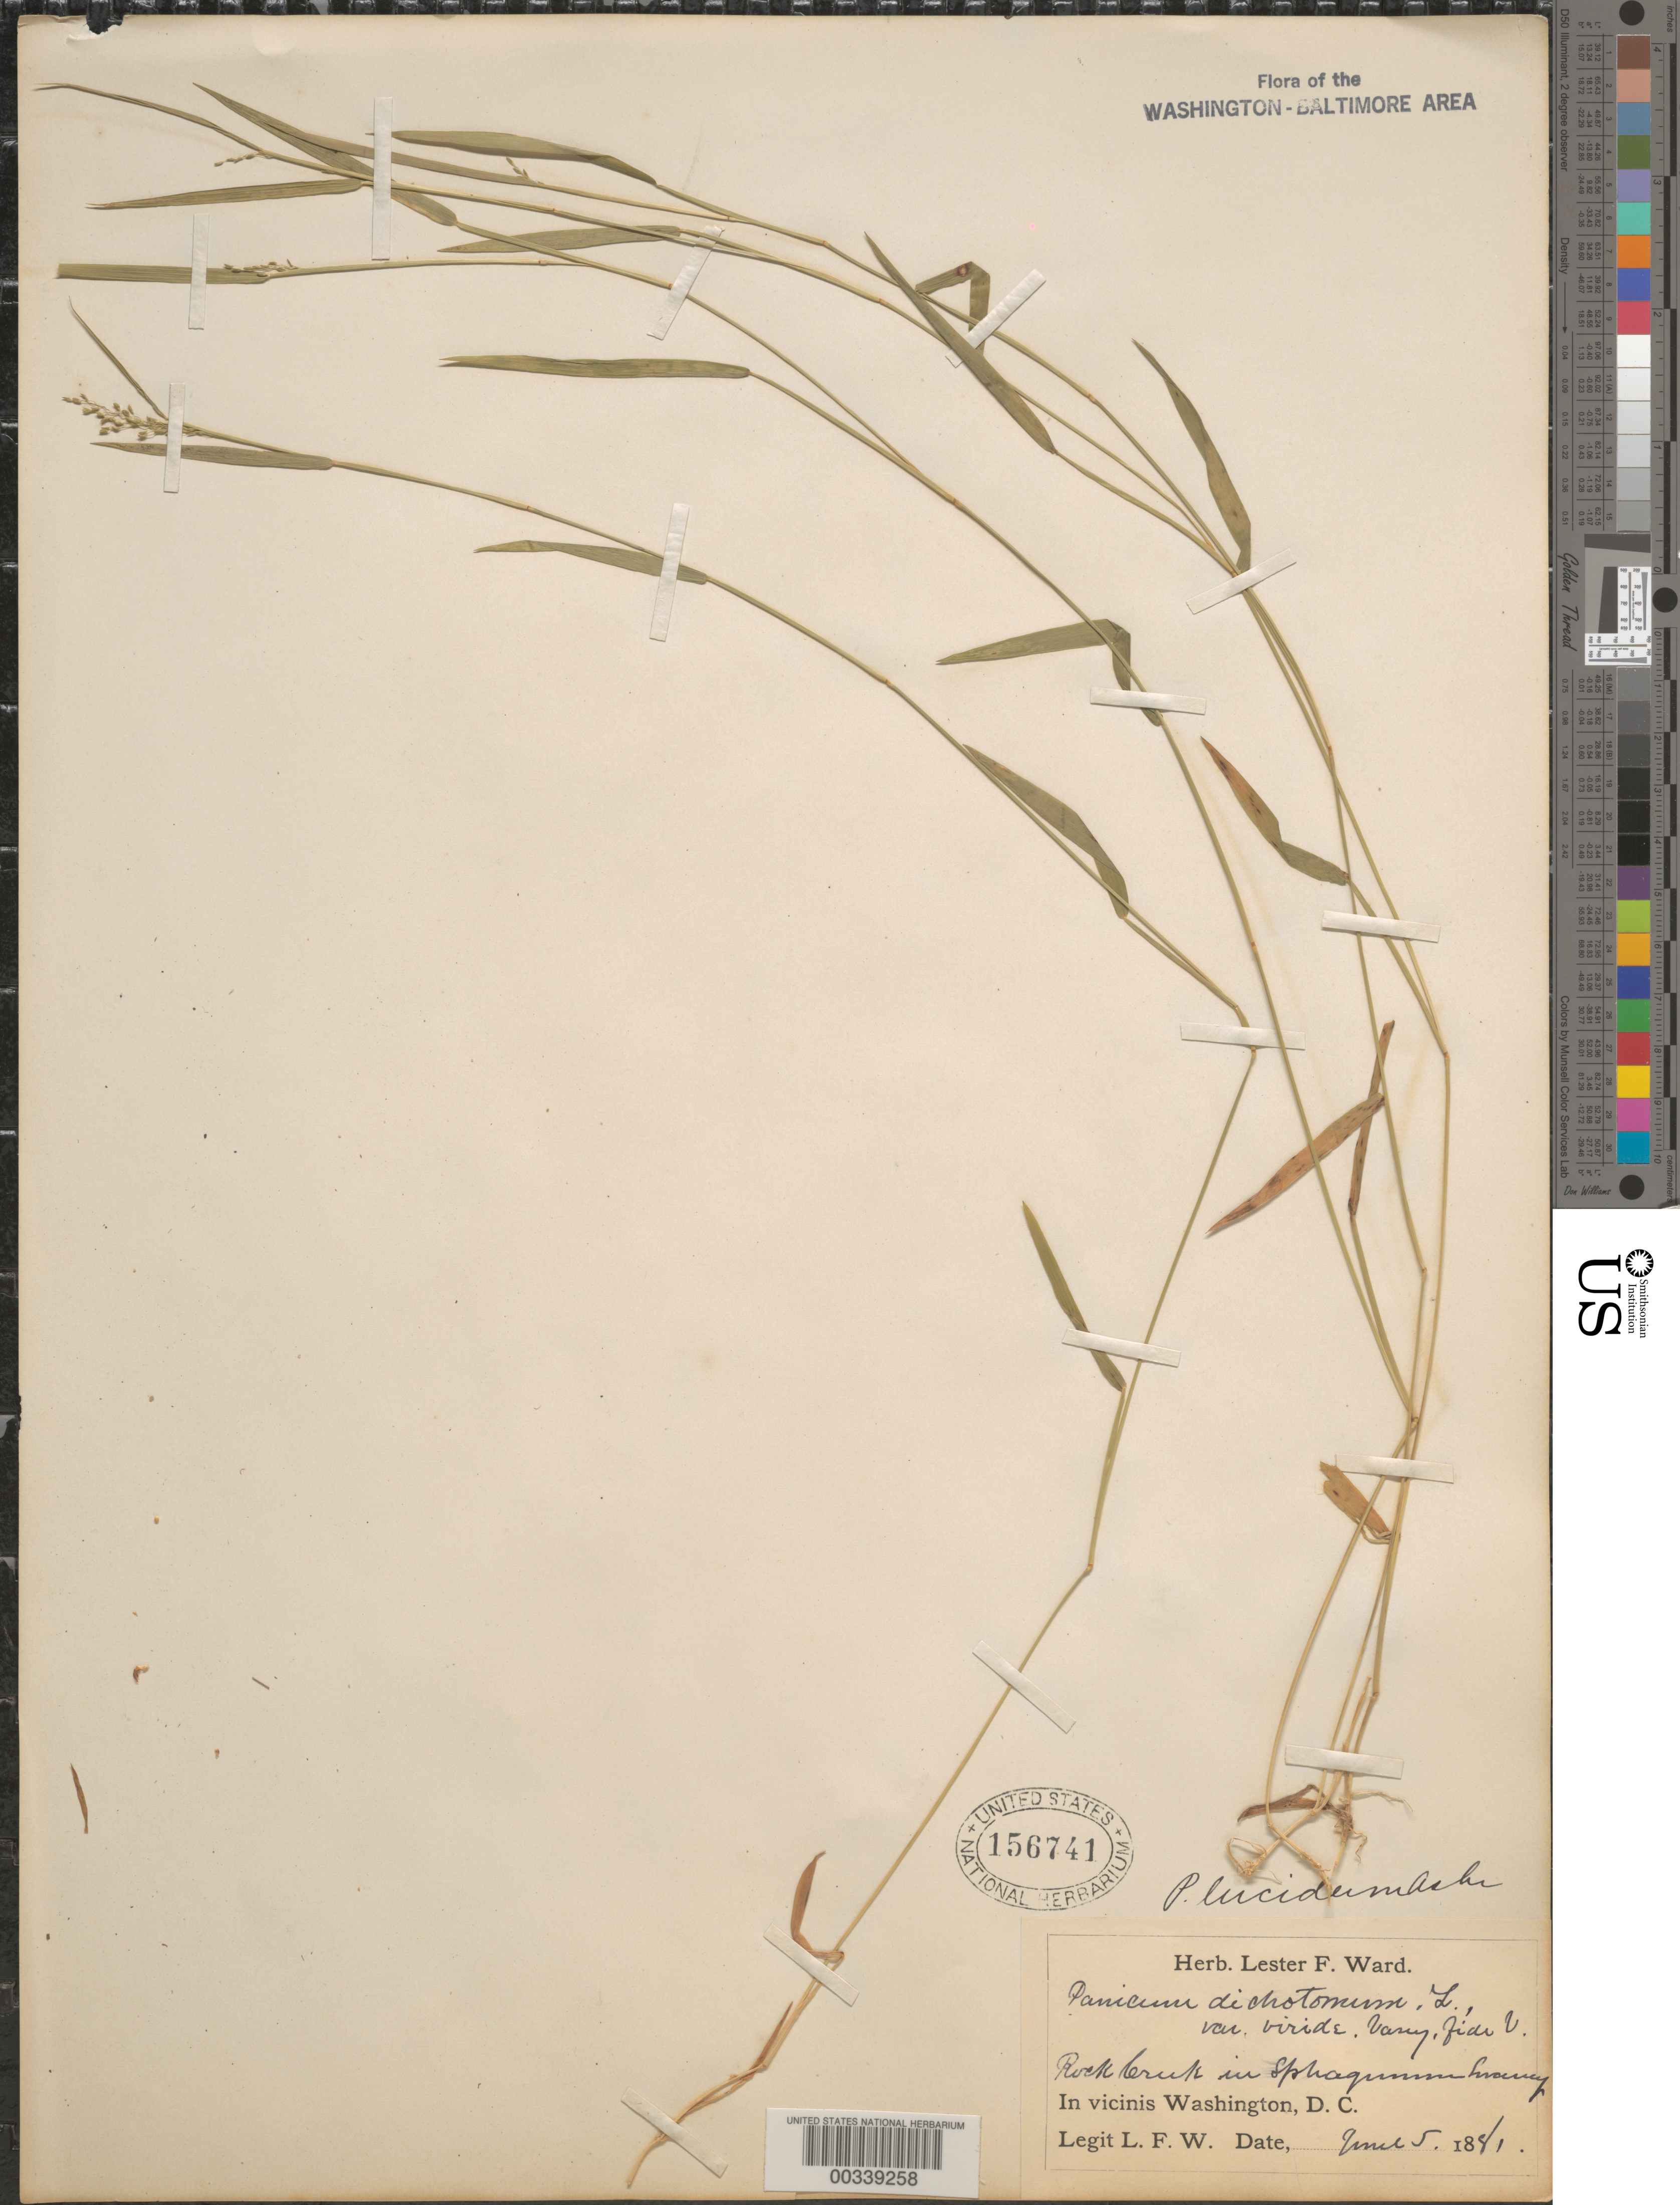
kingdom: Plantae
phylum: Tracheophyta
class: Liliopsida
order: Poales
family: Poaceae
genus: Dichanthelium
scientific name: Dichanthelium dichotomum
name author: (L.) Gould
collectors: L. F. Ward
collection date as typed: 05 Jun 1881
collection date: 1881-06-05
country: United States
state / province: District of Columbia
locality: Rock Creek Rock Creek Park and Vicinity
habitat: In sphagnum swamp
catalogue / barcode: US 156741